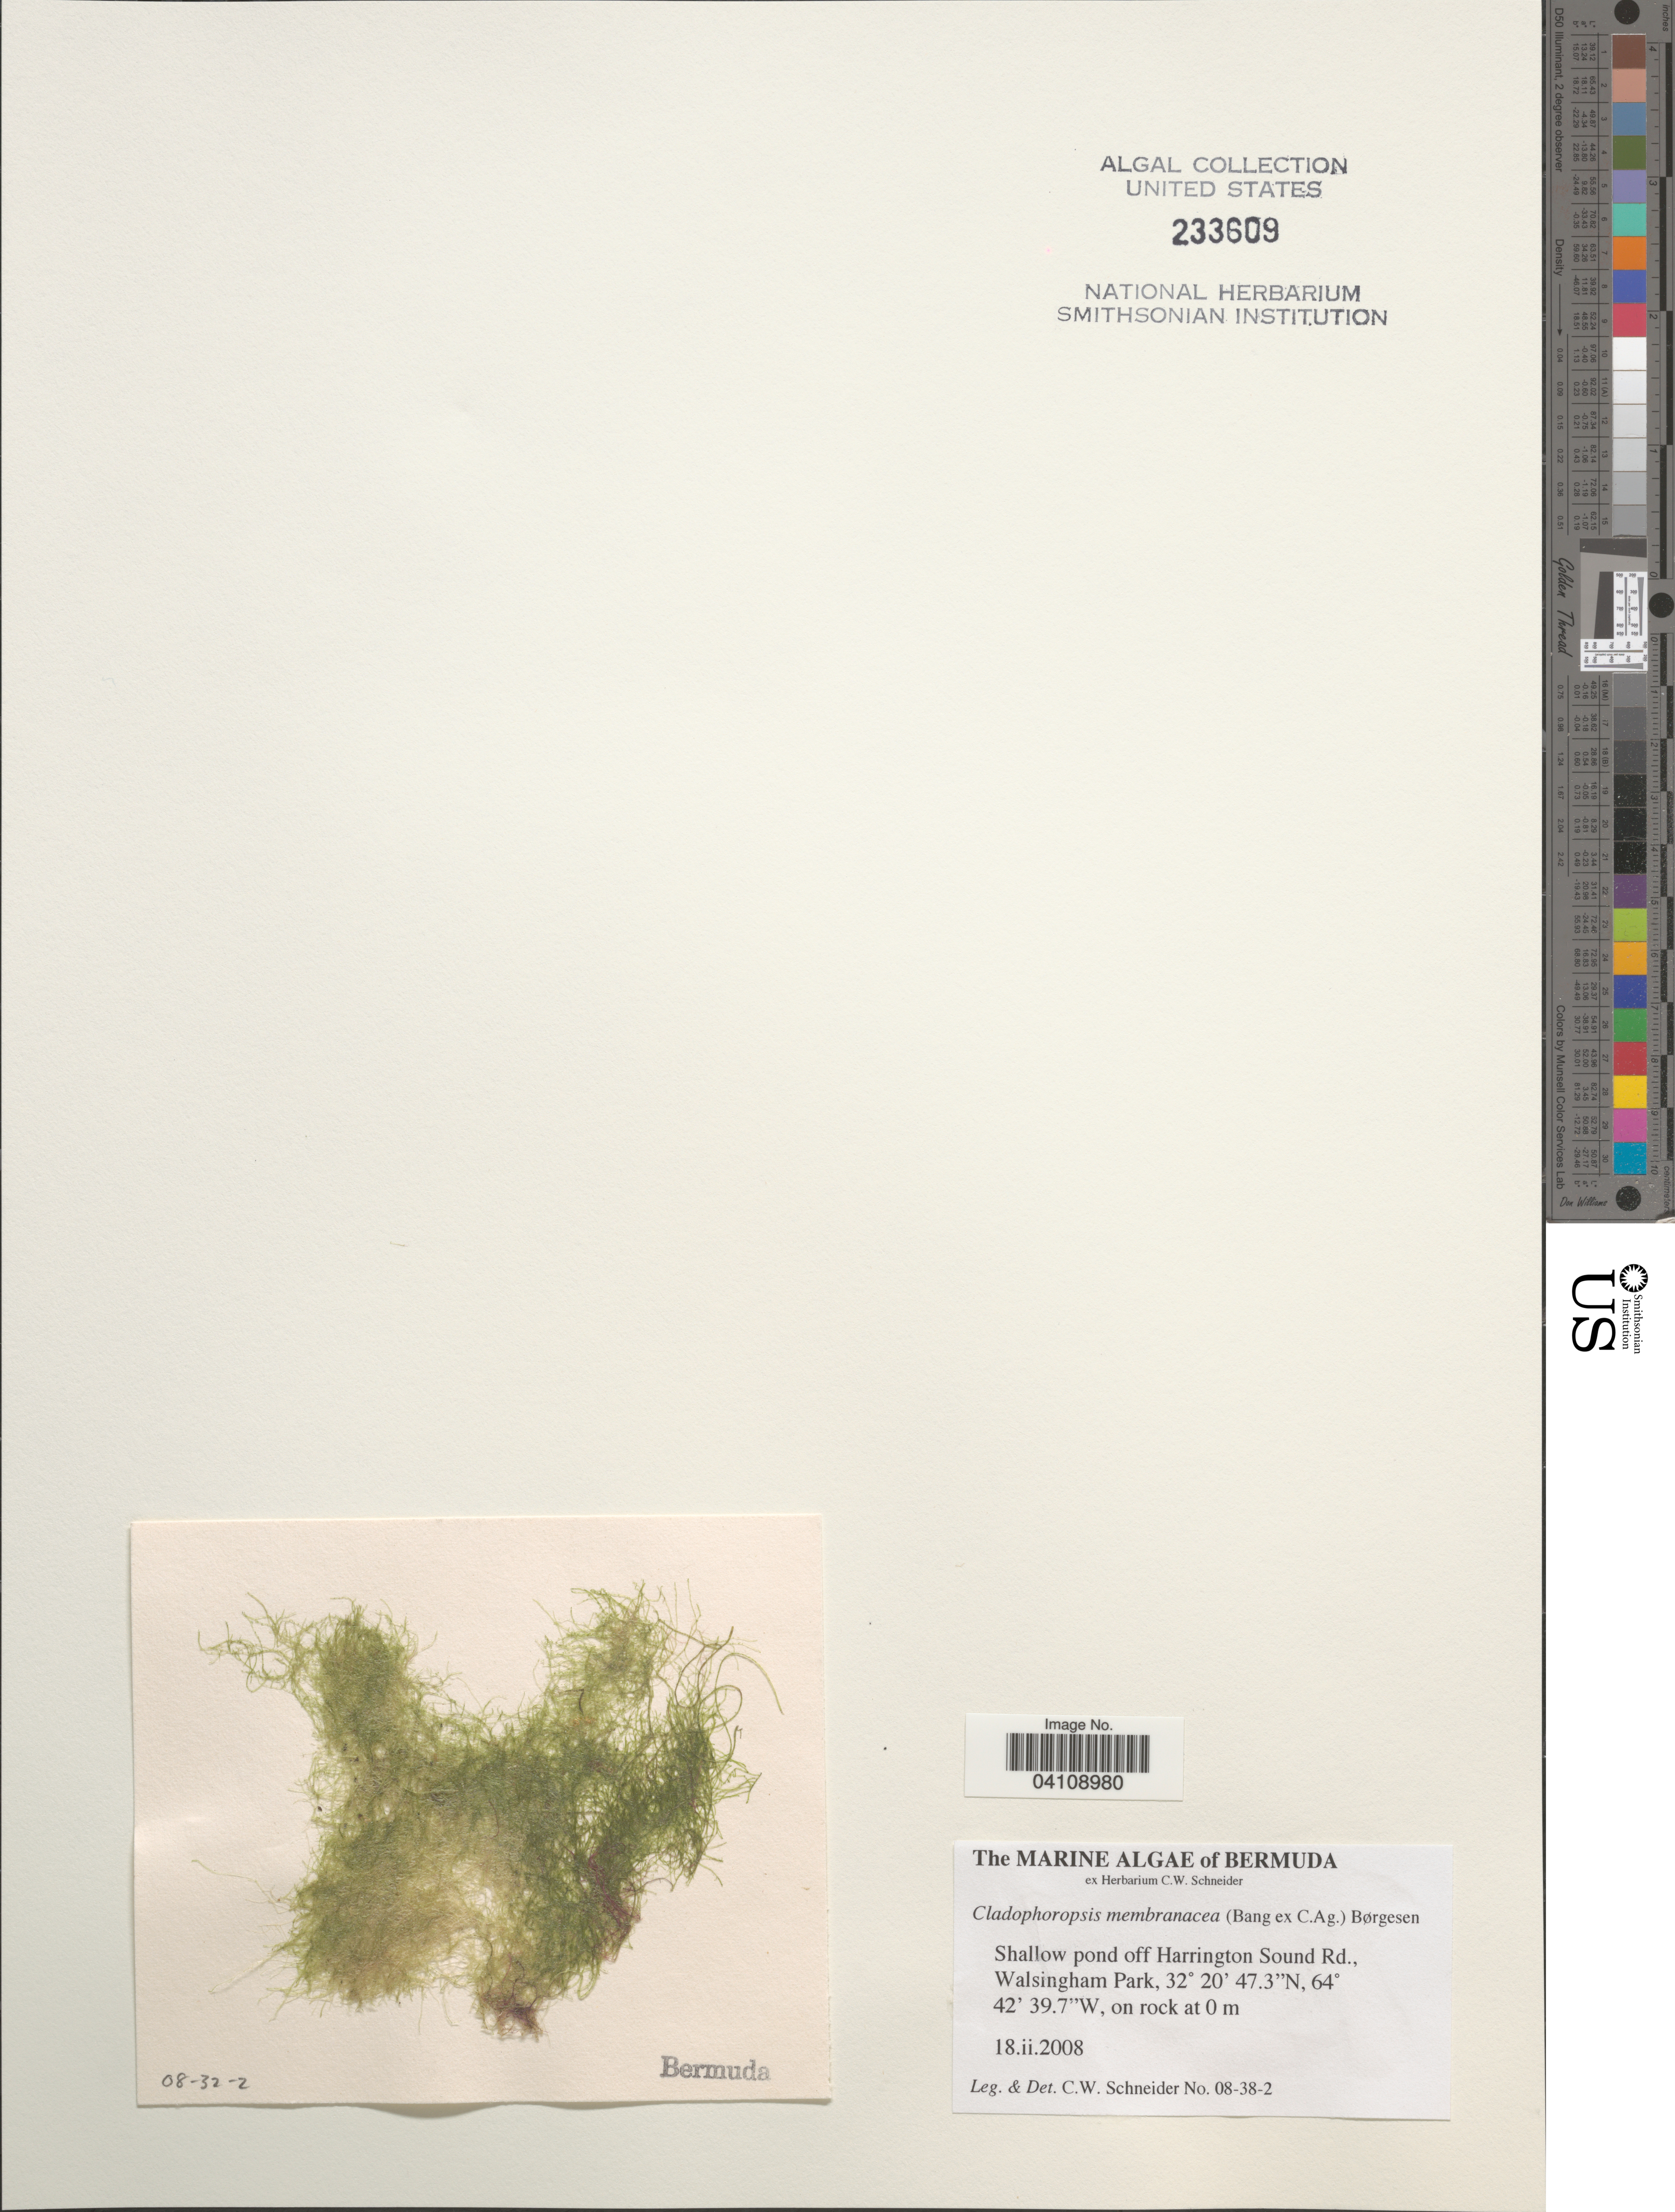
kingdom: Plantae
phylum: Chlorophyta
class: Ulvophyceae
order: Siphonocladales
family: Boodleaceae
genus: Cladophoropsis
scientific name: Cladophoropsis membranacea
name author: (Hofman-Bang) Børgesen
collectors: C. W.Schneider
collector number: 08-38-2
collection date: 2008-02-18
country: Bermuda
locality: Shallow pond off Harrington Sound Rd., Walsingham Park.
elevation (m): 0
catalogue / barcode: US 233609